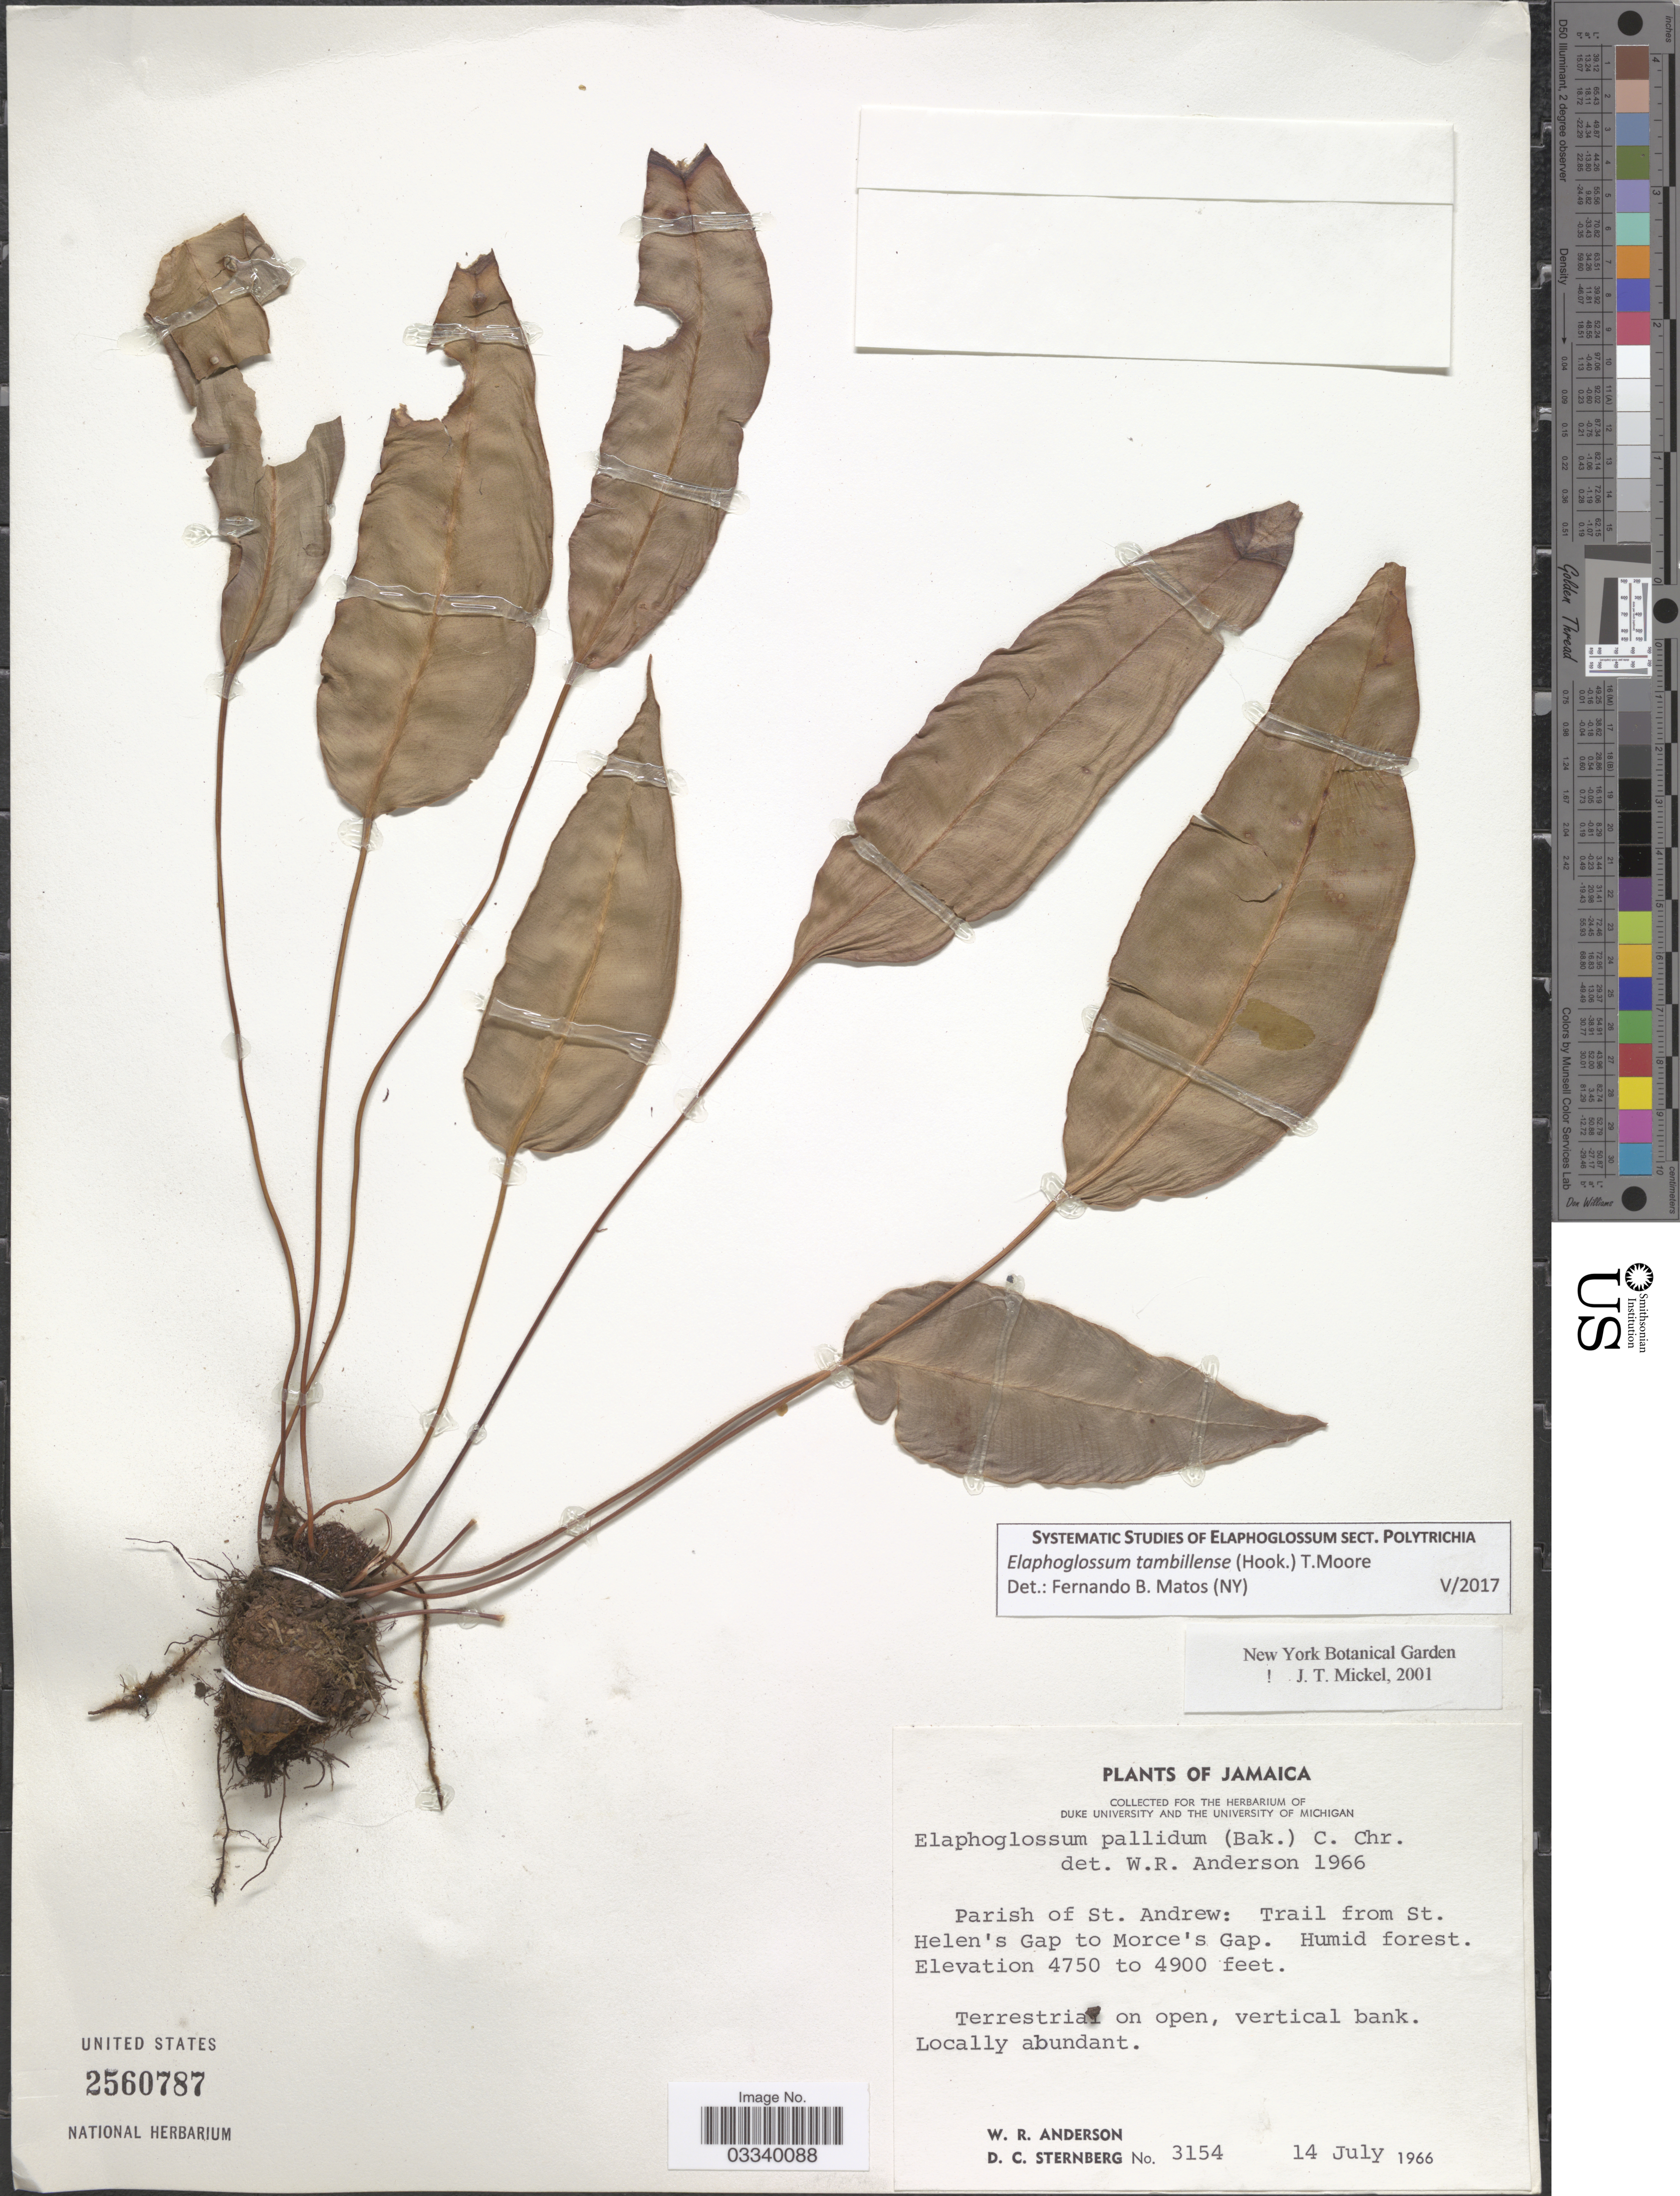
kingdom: Plantae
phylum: Tracheophyta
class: Polypodiopsida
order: Polypodiales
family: Dryopteridaceae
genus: Elaphoglossum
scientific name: Elaphoglossum tambillense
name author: (Hook.) T. Moore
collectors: W. Anderson & D. Sternberg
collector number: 3154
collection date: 1966-07-14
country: Jamaica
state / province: Saint Andrew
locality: Parish of St. Andrew: Trail from St. Helen's Gap to Morce's Gap.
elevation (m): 1448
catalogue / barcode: US 2560787